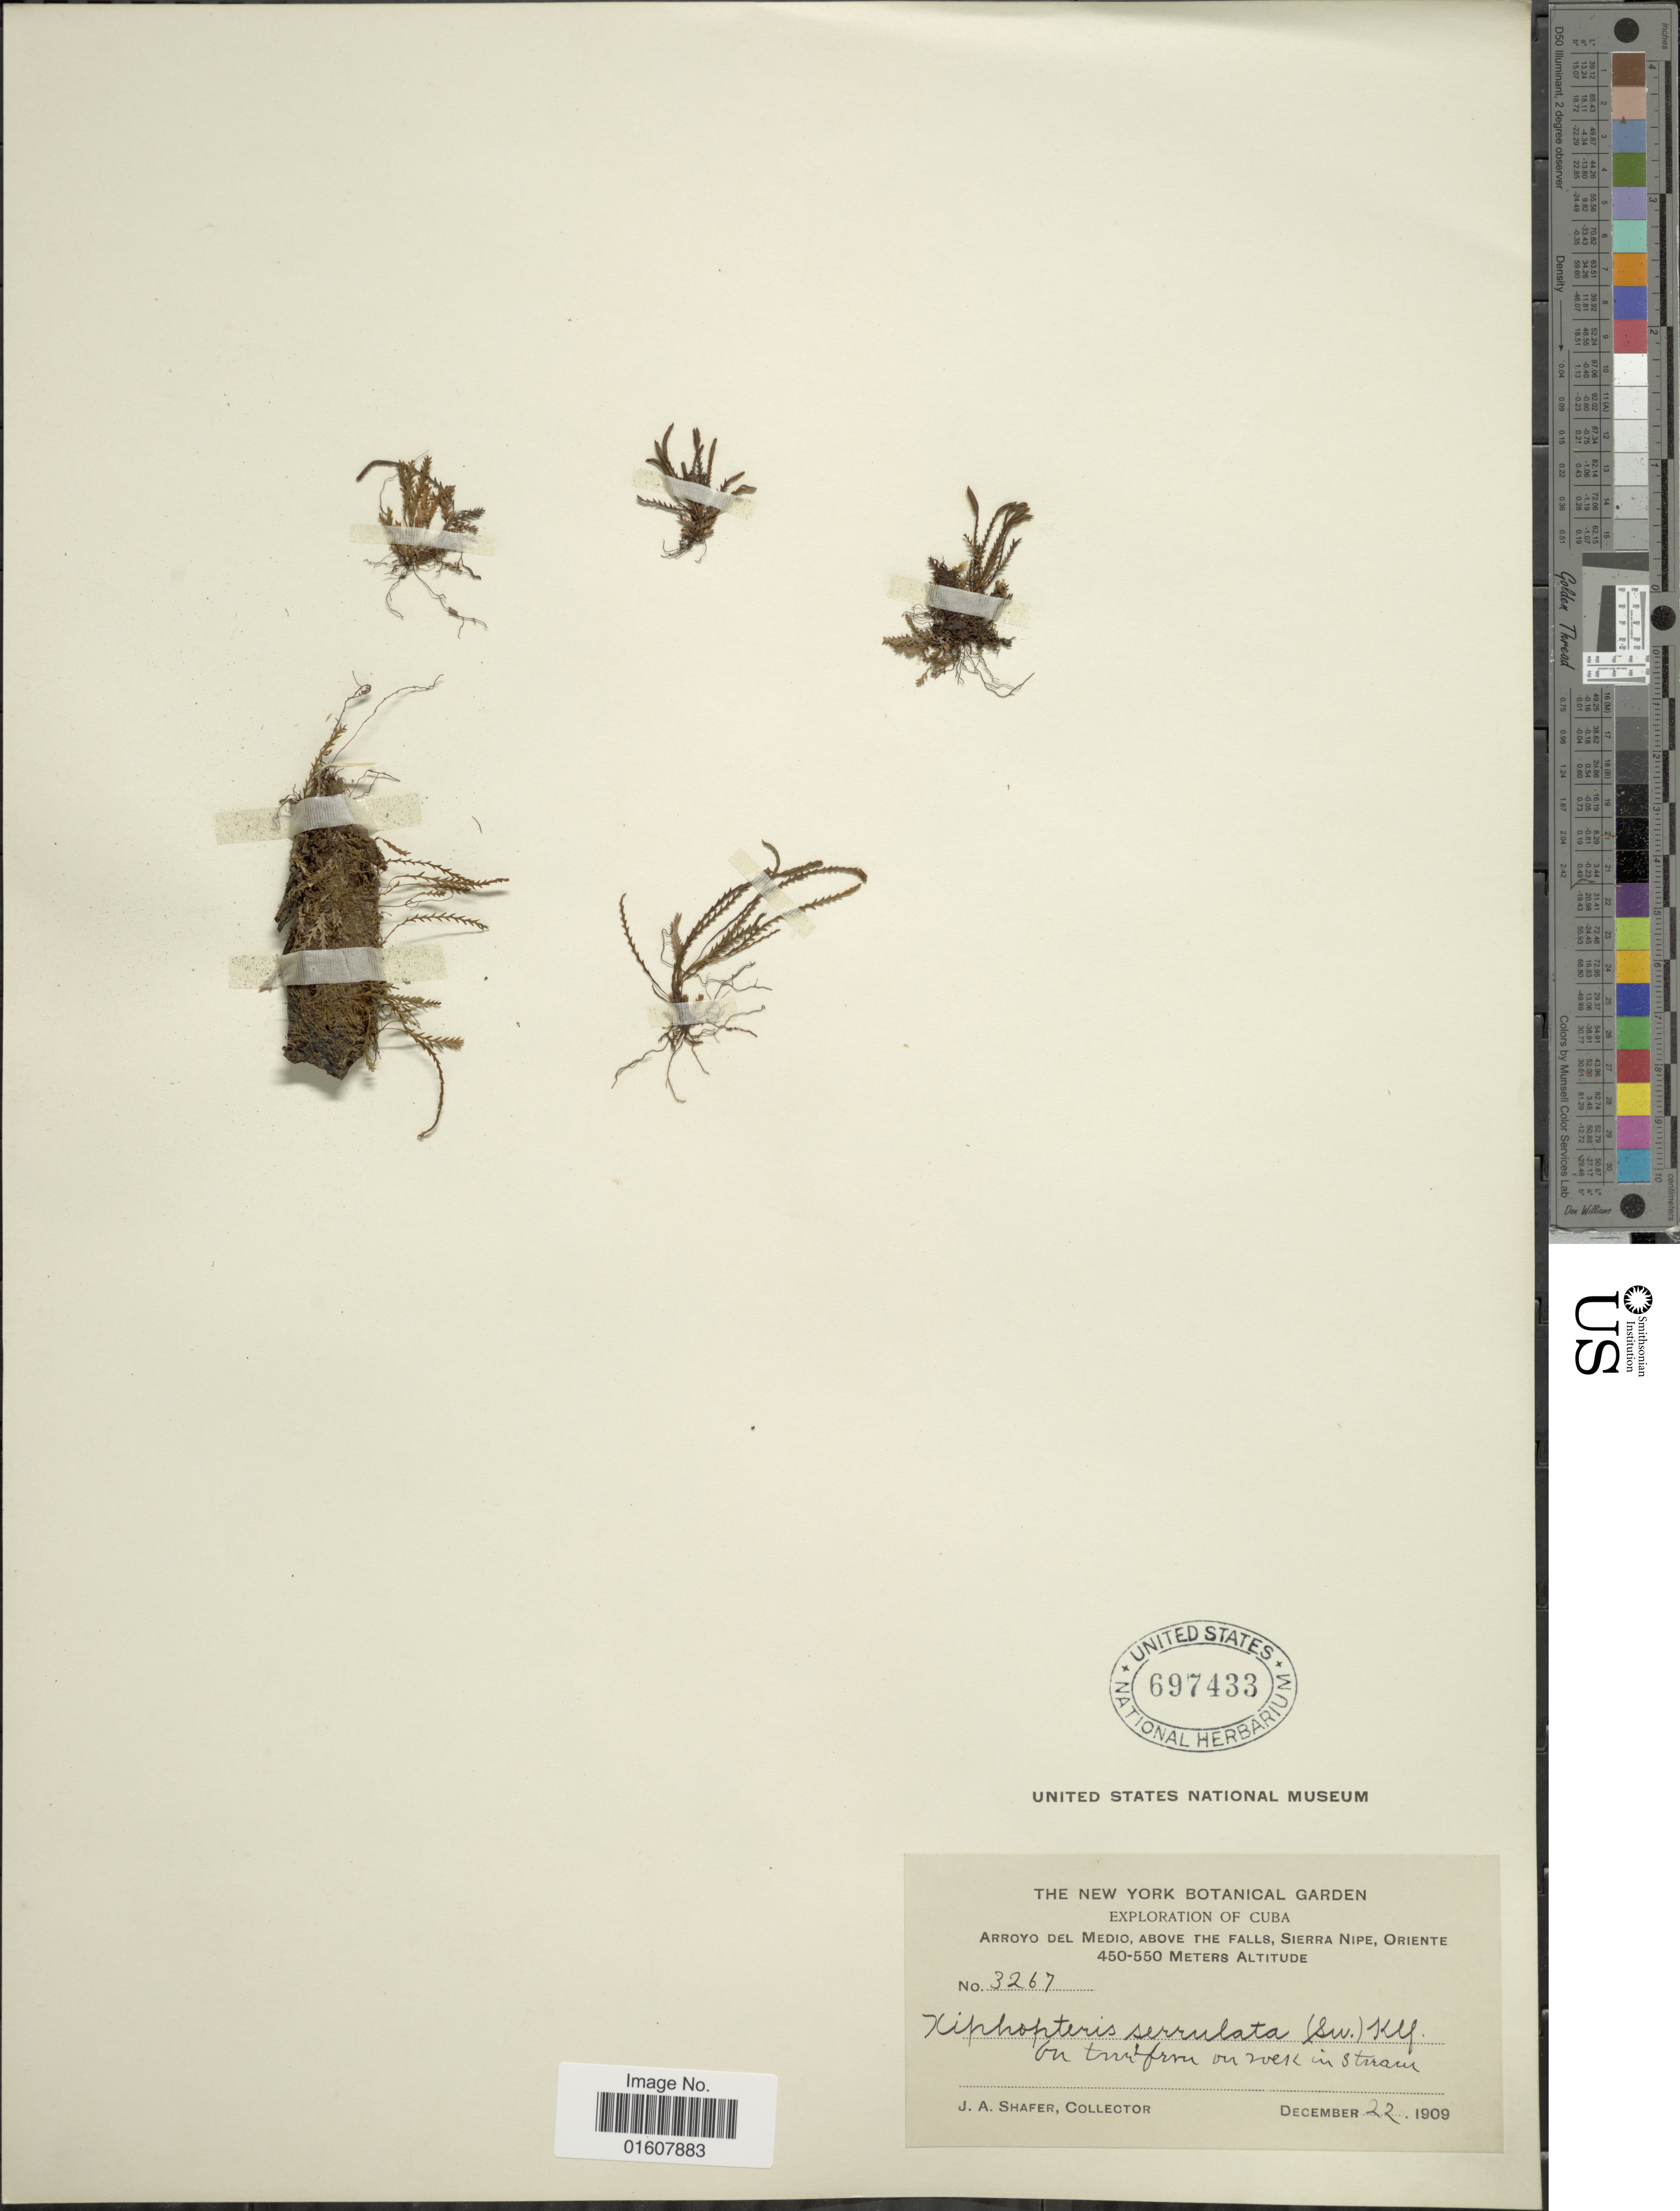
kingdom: Plantae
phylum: Tracheophyta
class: Polypodiopsida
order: Polypodiales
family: Polypodiaceae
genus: Cochlidium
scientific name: Cochlidium serrulatum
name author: (Sw.) L.E. Bishop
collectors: J. A. Shafer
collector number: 3267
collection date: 1909-12-22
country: Cuba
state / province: Oriente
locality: Arroyo del Medio, above Falls, Sierra Nipe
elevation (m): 450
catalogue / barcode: US 697433